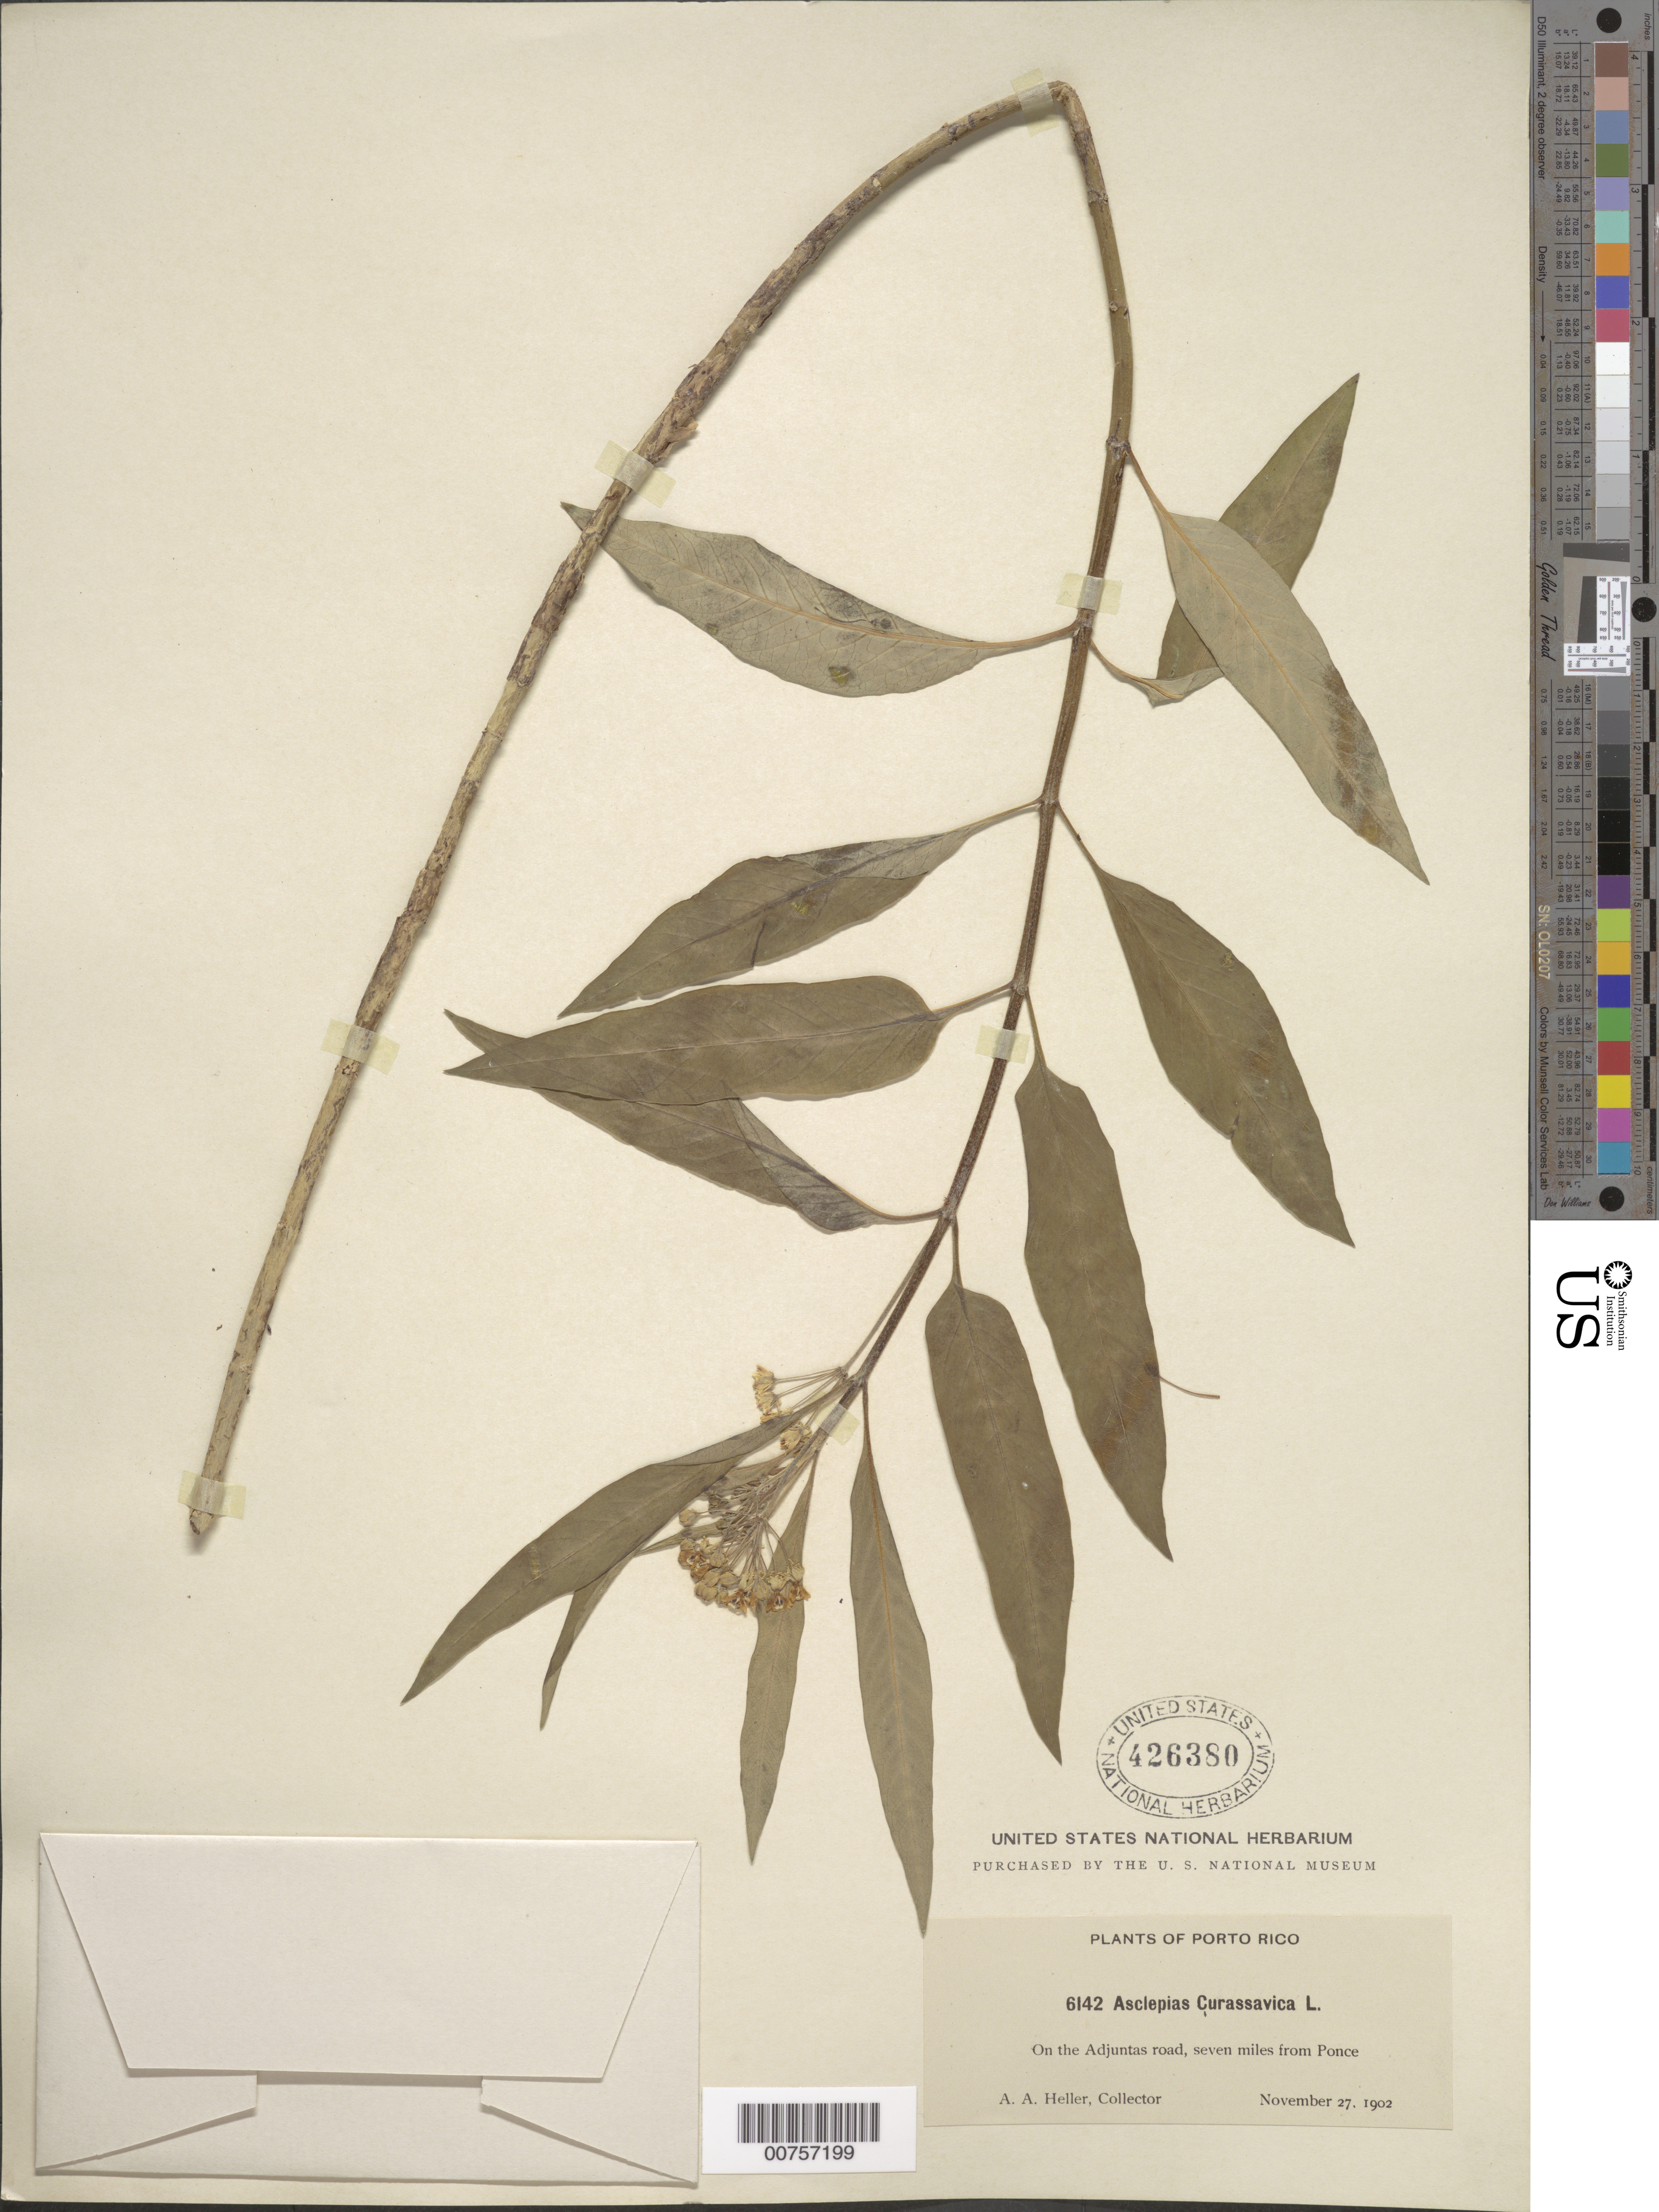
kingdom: Plantae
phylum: Tracheophyta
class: Magnoliopsida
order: Gentianales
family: Apocynaceae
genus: Asclepias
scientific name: Asclepias curassavica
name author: L.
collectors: A. A. Heller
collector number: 6142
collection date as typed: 27 Nov 1902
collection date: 1902-11-27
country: Puerto Rico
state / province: Ponce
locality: On the Adjuntas road, 7 mi from Ponce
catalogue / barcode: US 426380